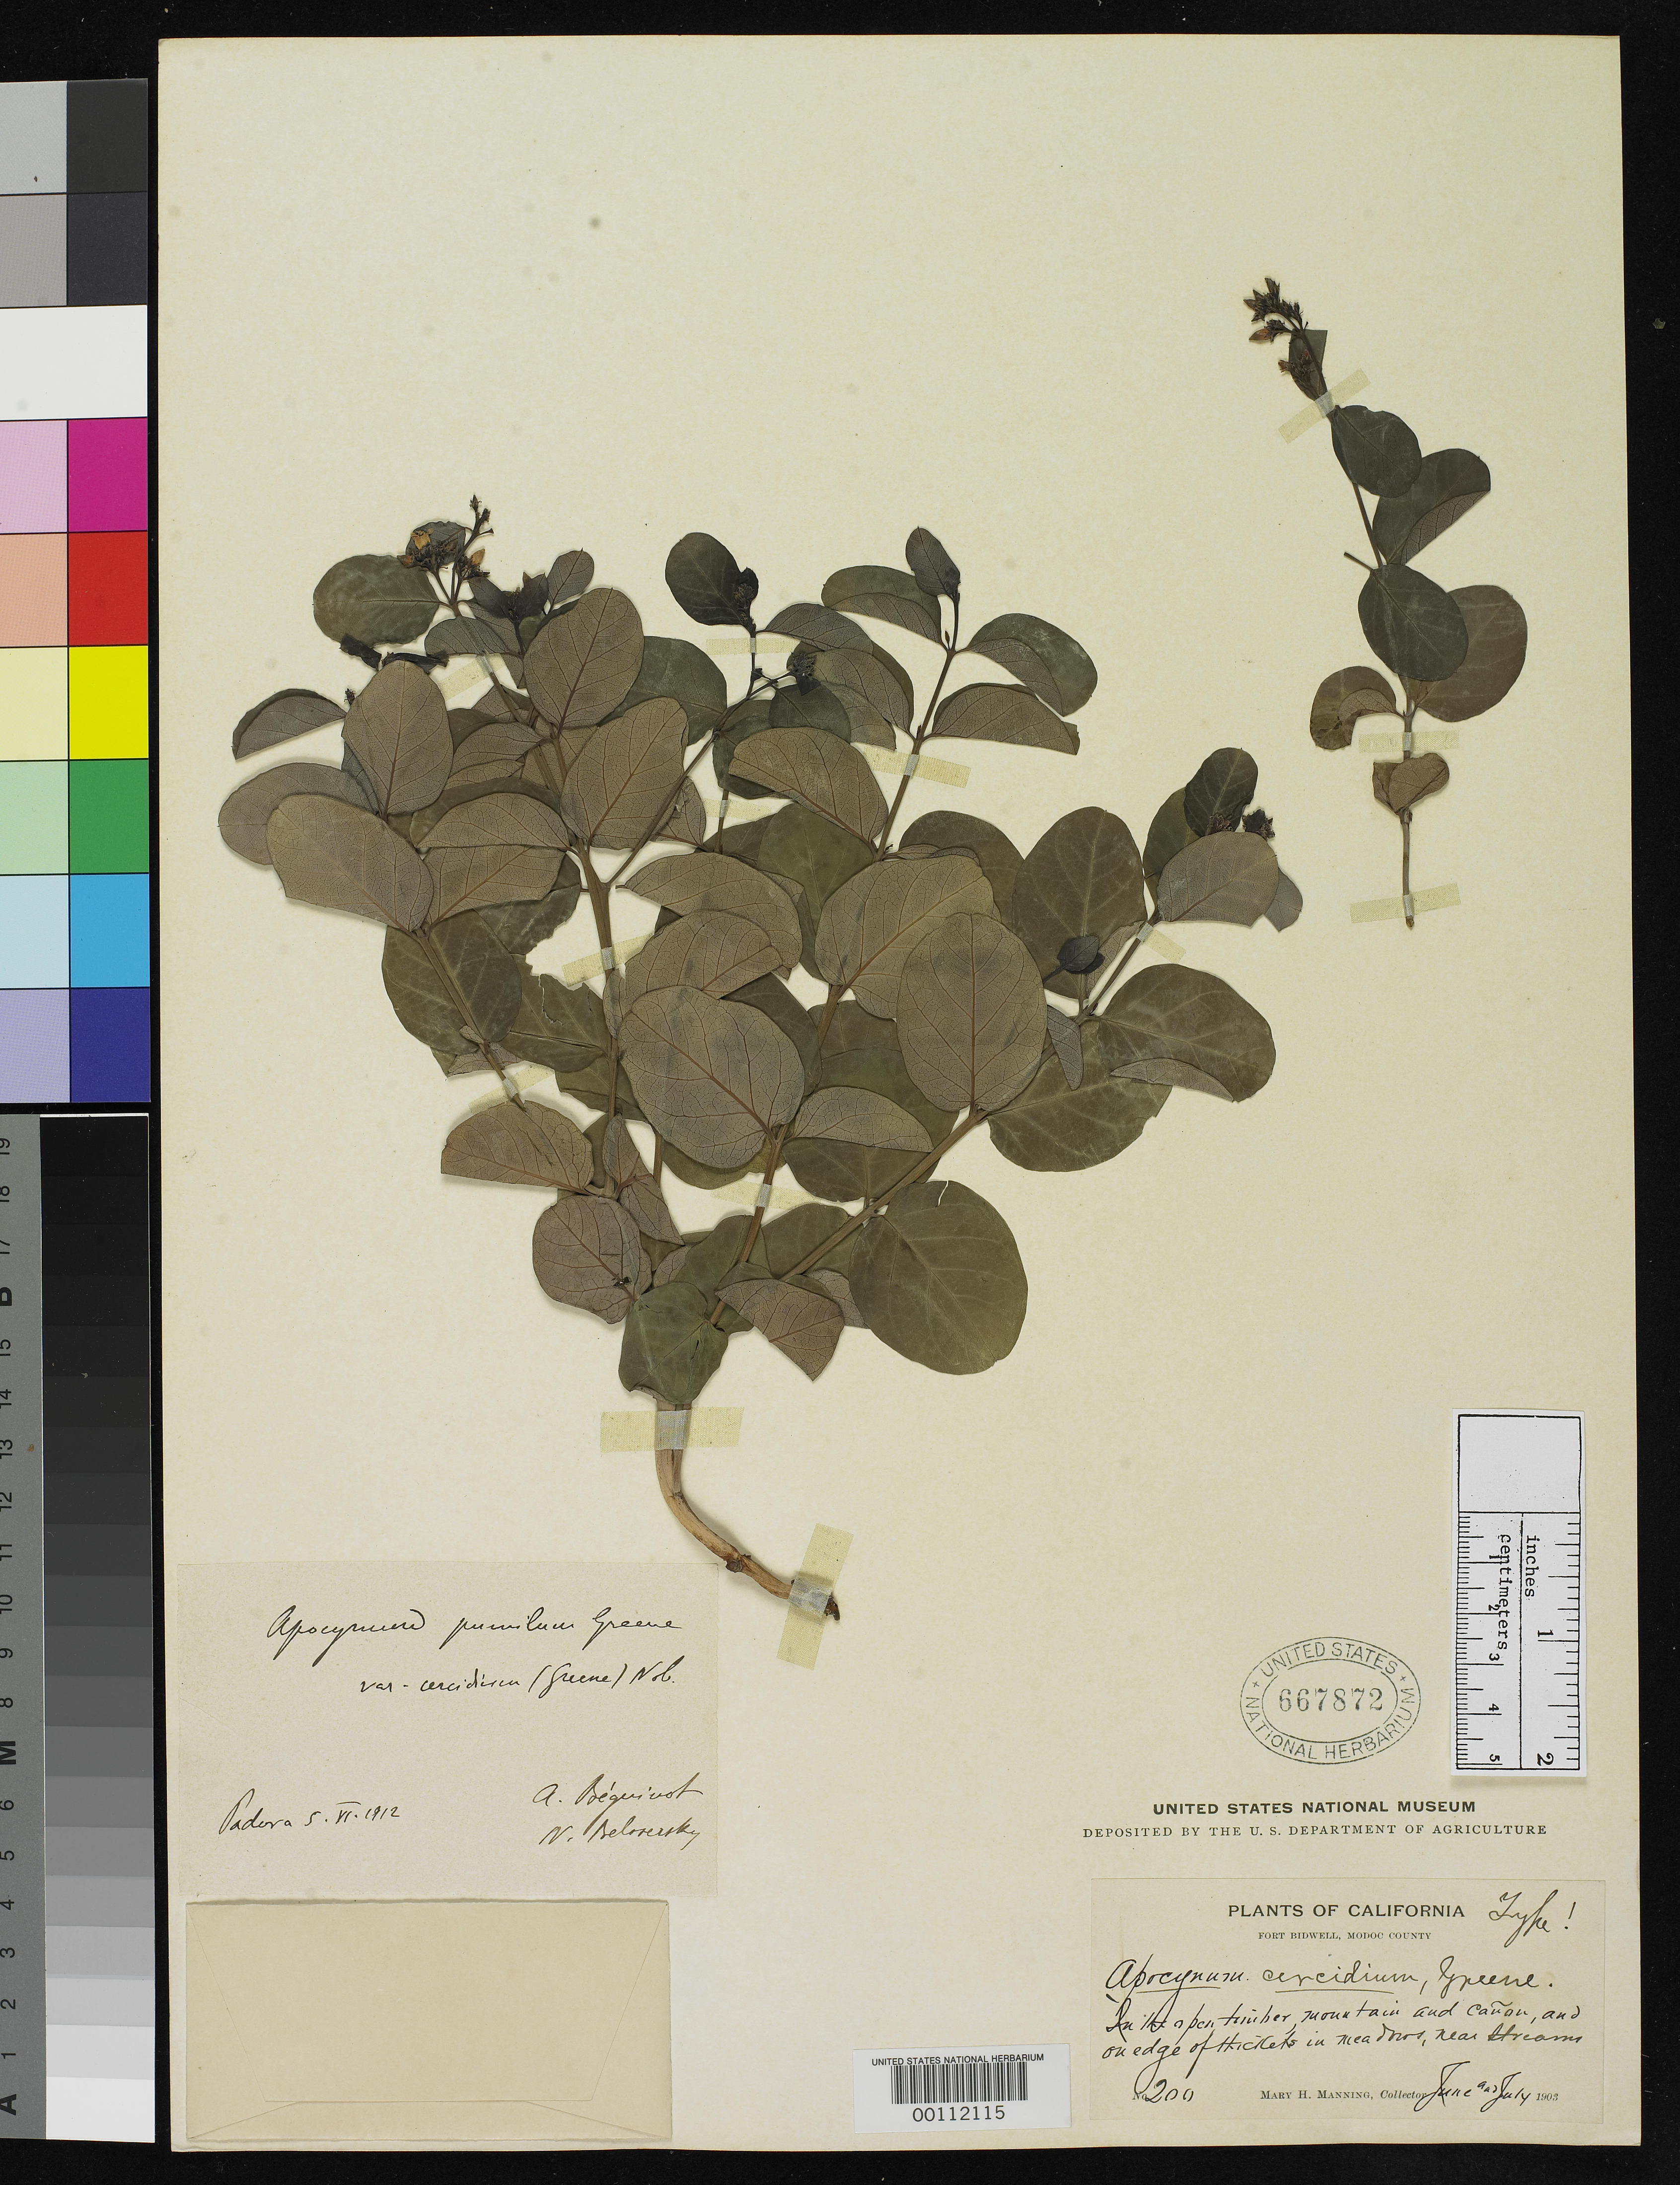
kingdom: Plantae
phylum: Tracheophyta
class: Magnoliopsida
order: Gentianales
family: Apocynaceae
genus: Apocynum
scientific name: Apocynum cercidium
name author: Greene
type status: Holotype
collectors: M. Manning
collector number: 200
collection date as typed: Jun 1903 to -- Jul 1903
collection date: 1903-06/1903-07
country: United States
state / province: California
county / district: Modoc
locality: Fort Bidwell.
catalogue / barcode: US 667872